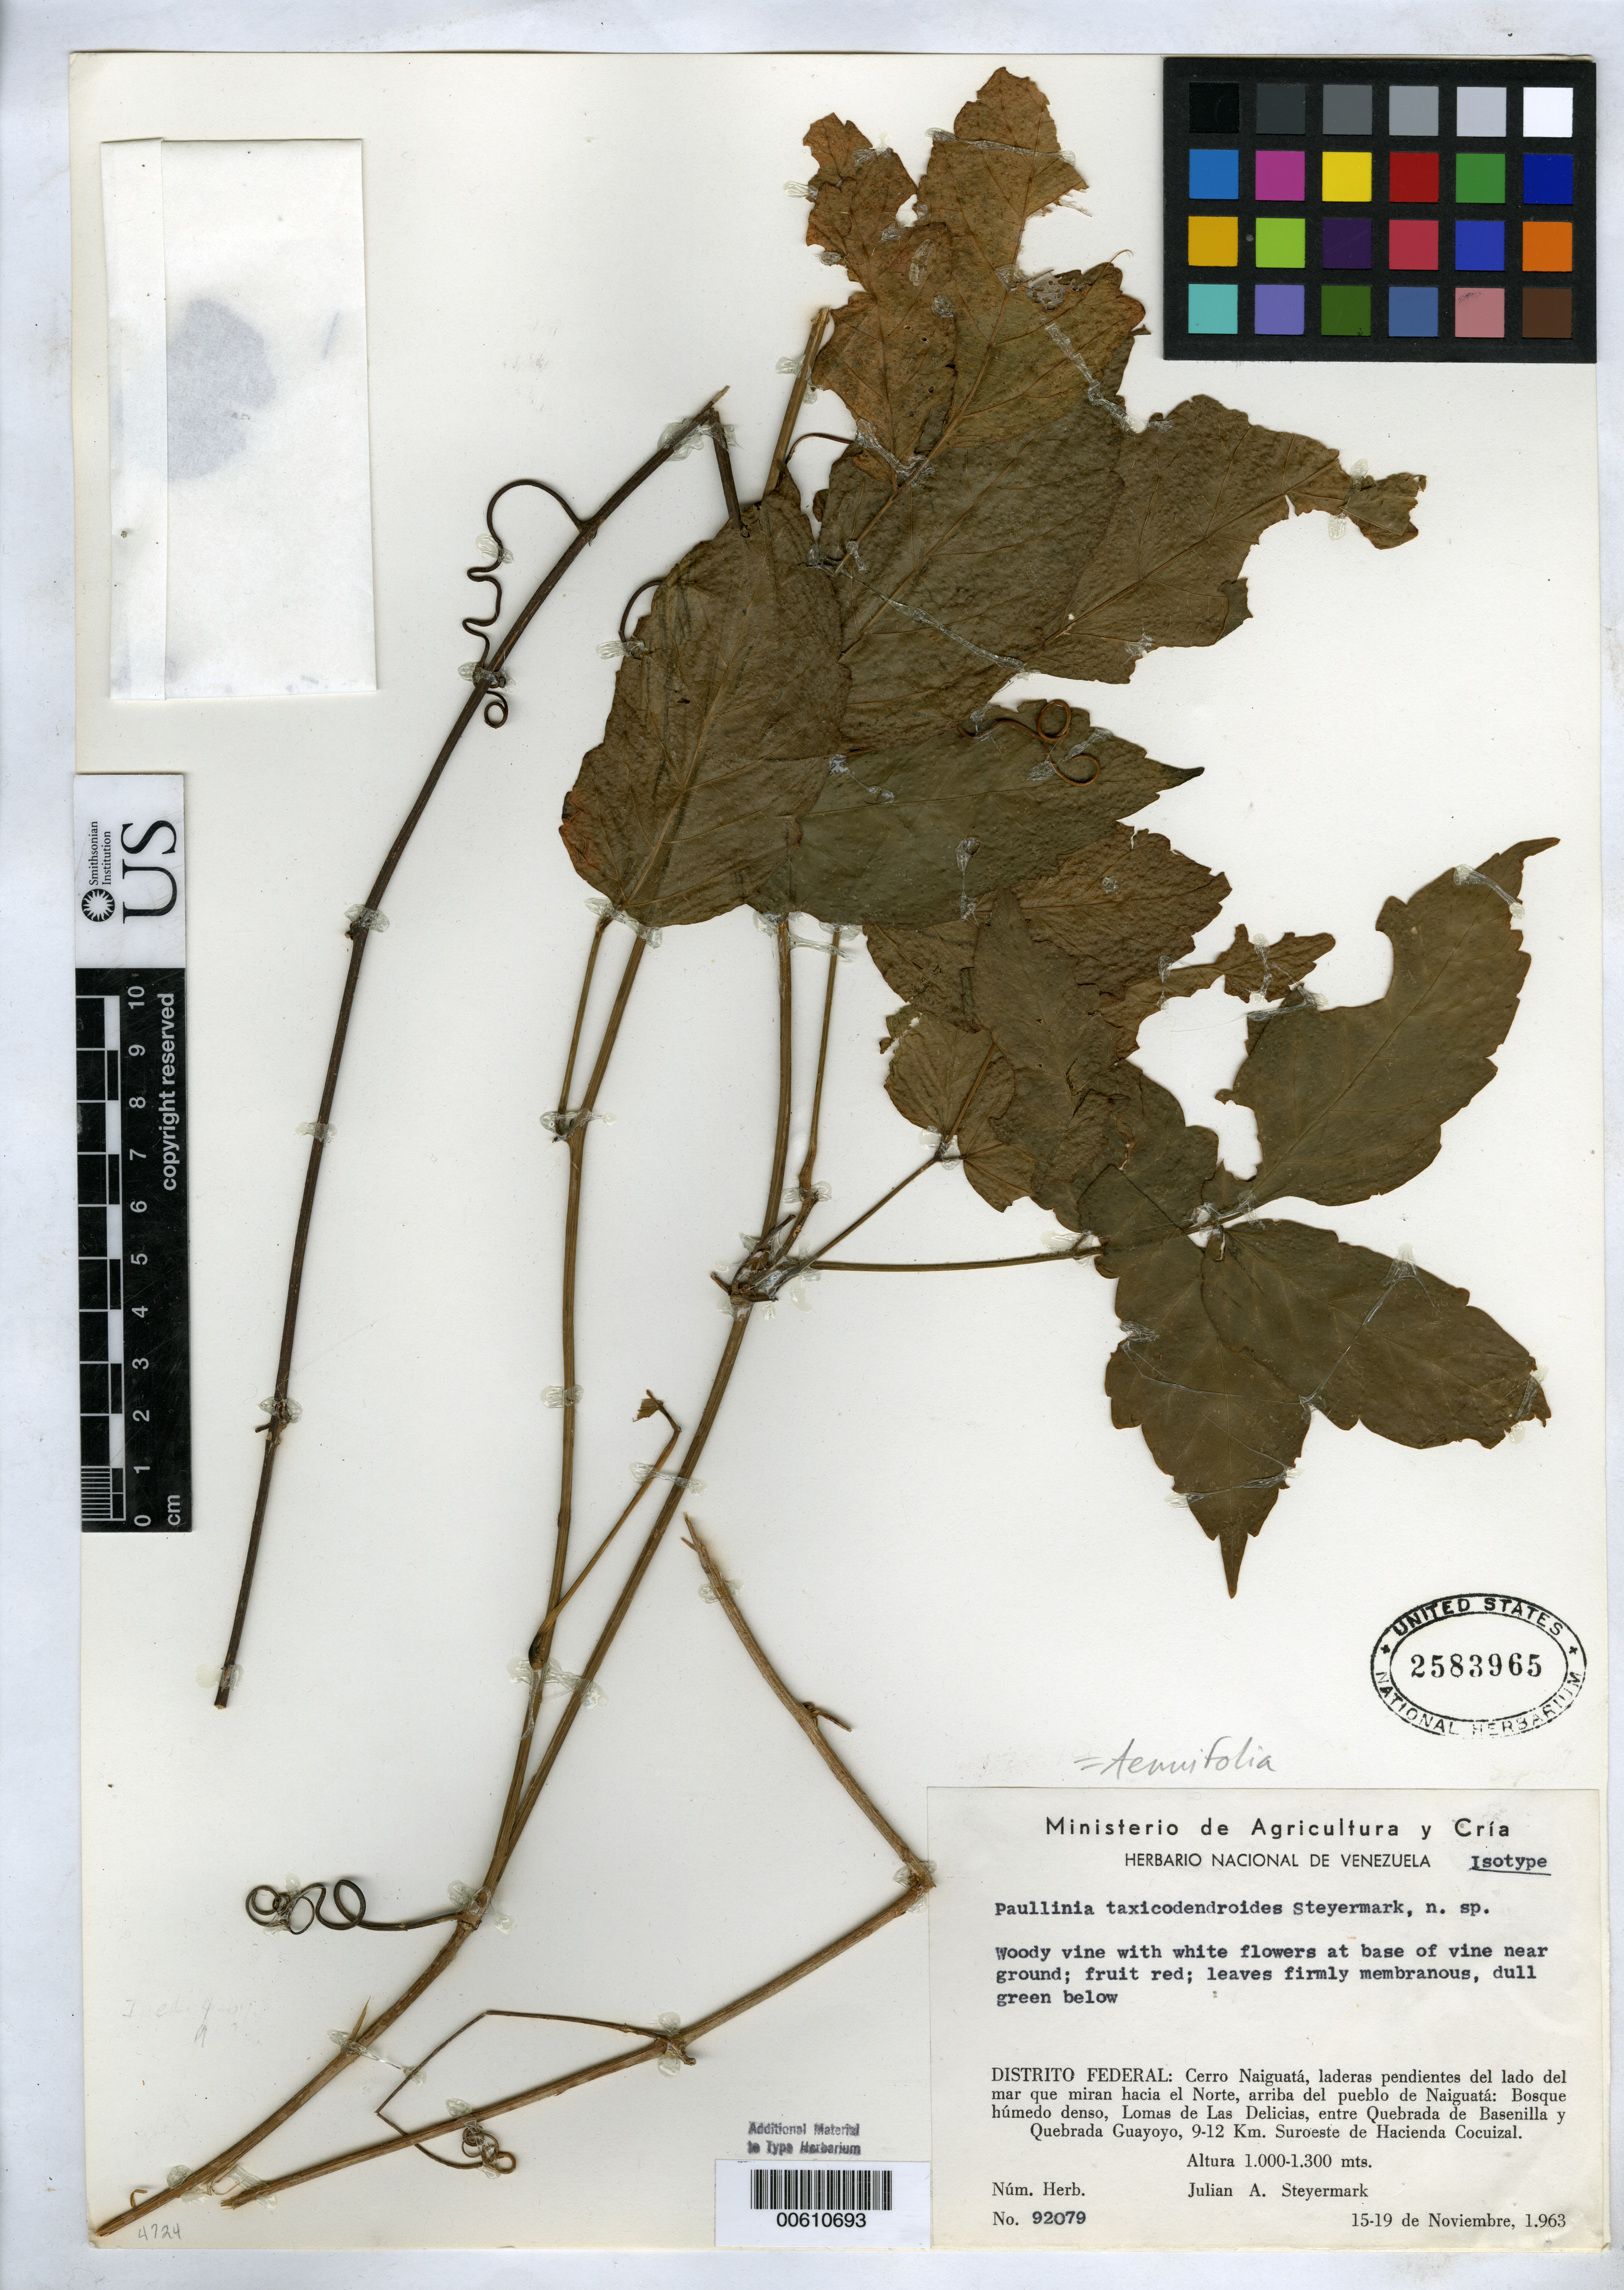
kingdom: Plantae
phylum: Tracheophyta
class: Magnoliopsida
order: Sapindales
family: Sapindaceae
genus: Paullinia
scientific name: Paullinia toxicodendroides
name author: Steyerm.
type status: Isotype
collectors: J. Steyermark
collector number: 92079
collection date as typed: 15 Nov 1963 to 19 Nov 1963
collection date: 1963-11-15/1963-11-19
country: Venezuela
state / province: Distrito Federal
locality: Cerro Naiguatá, Lomas de Las Delicias, entre Quebrada de Basenilla y Quebrada Guayoyo, 9-12 km SE de Hacienda Cocuizal.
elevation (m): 1000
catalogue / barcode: US 2583965